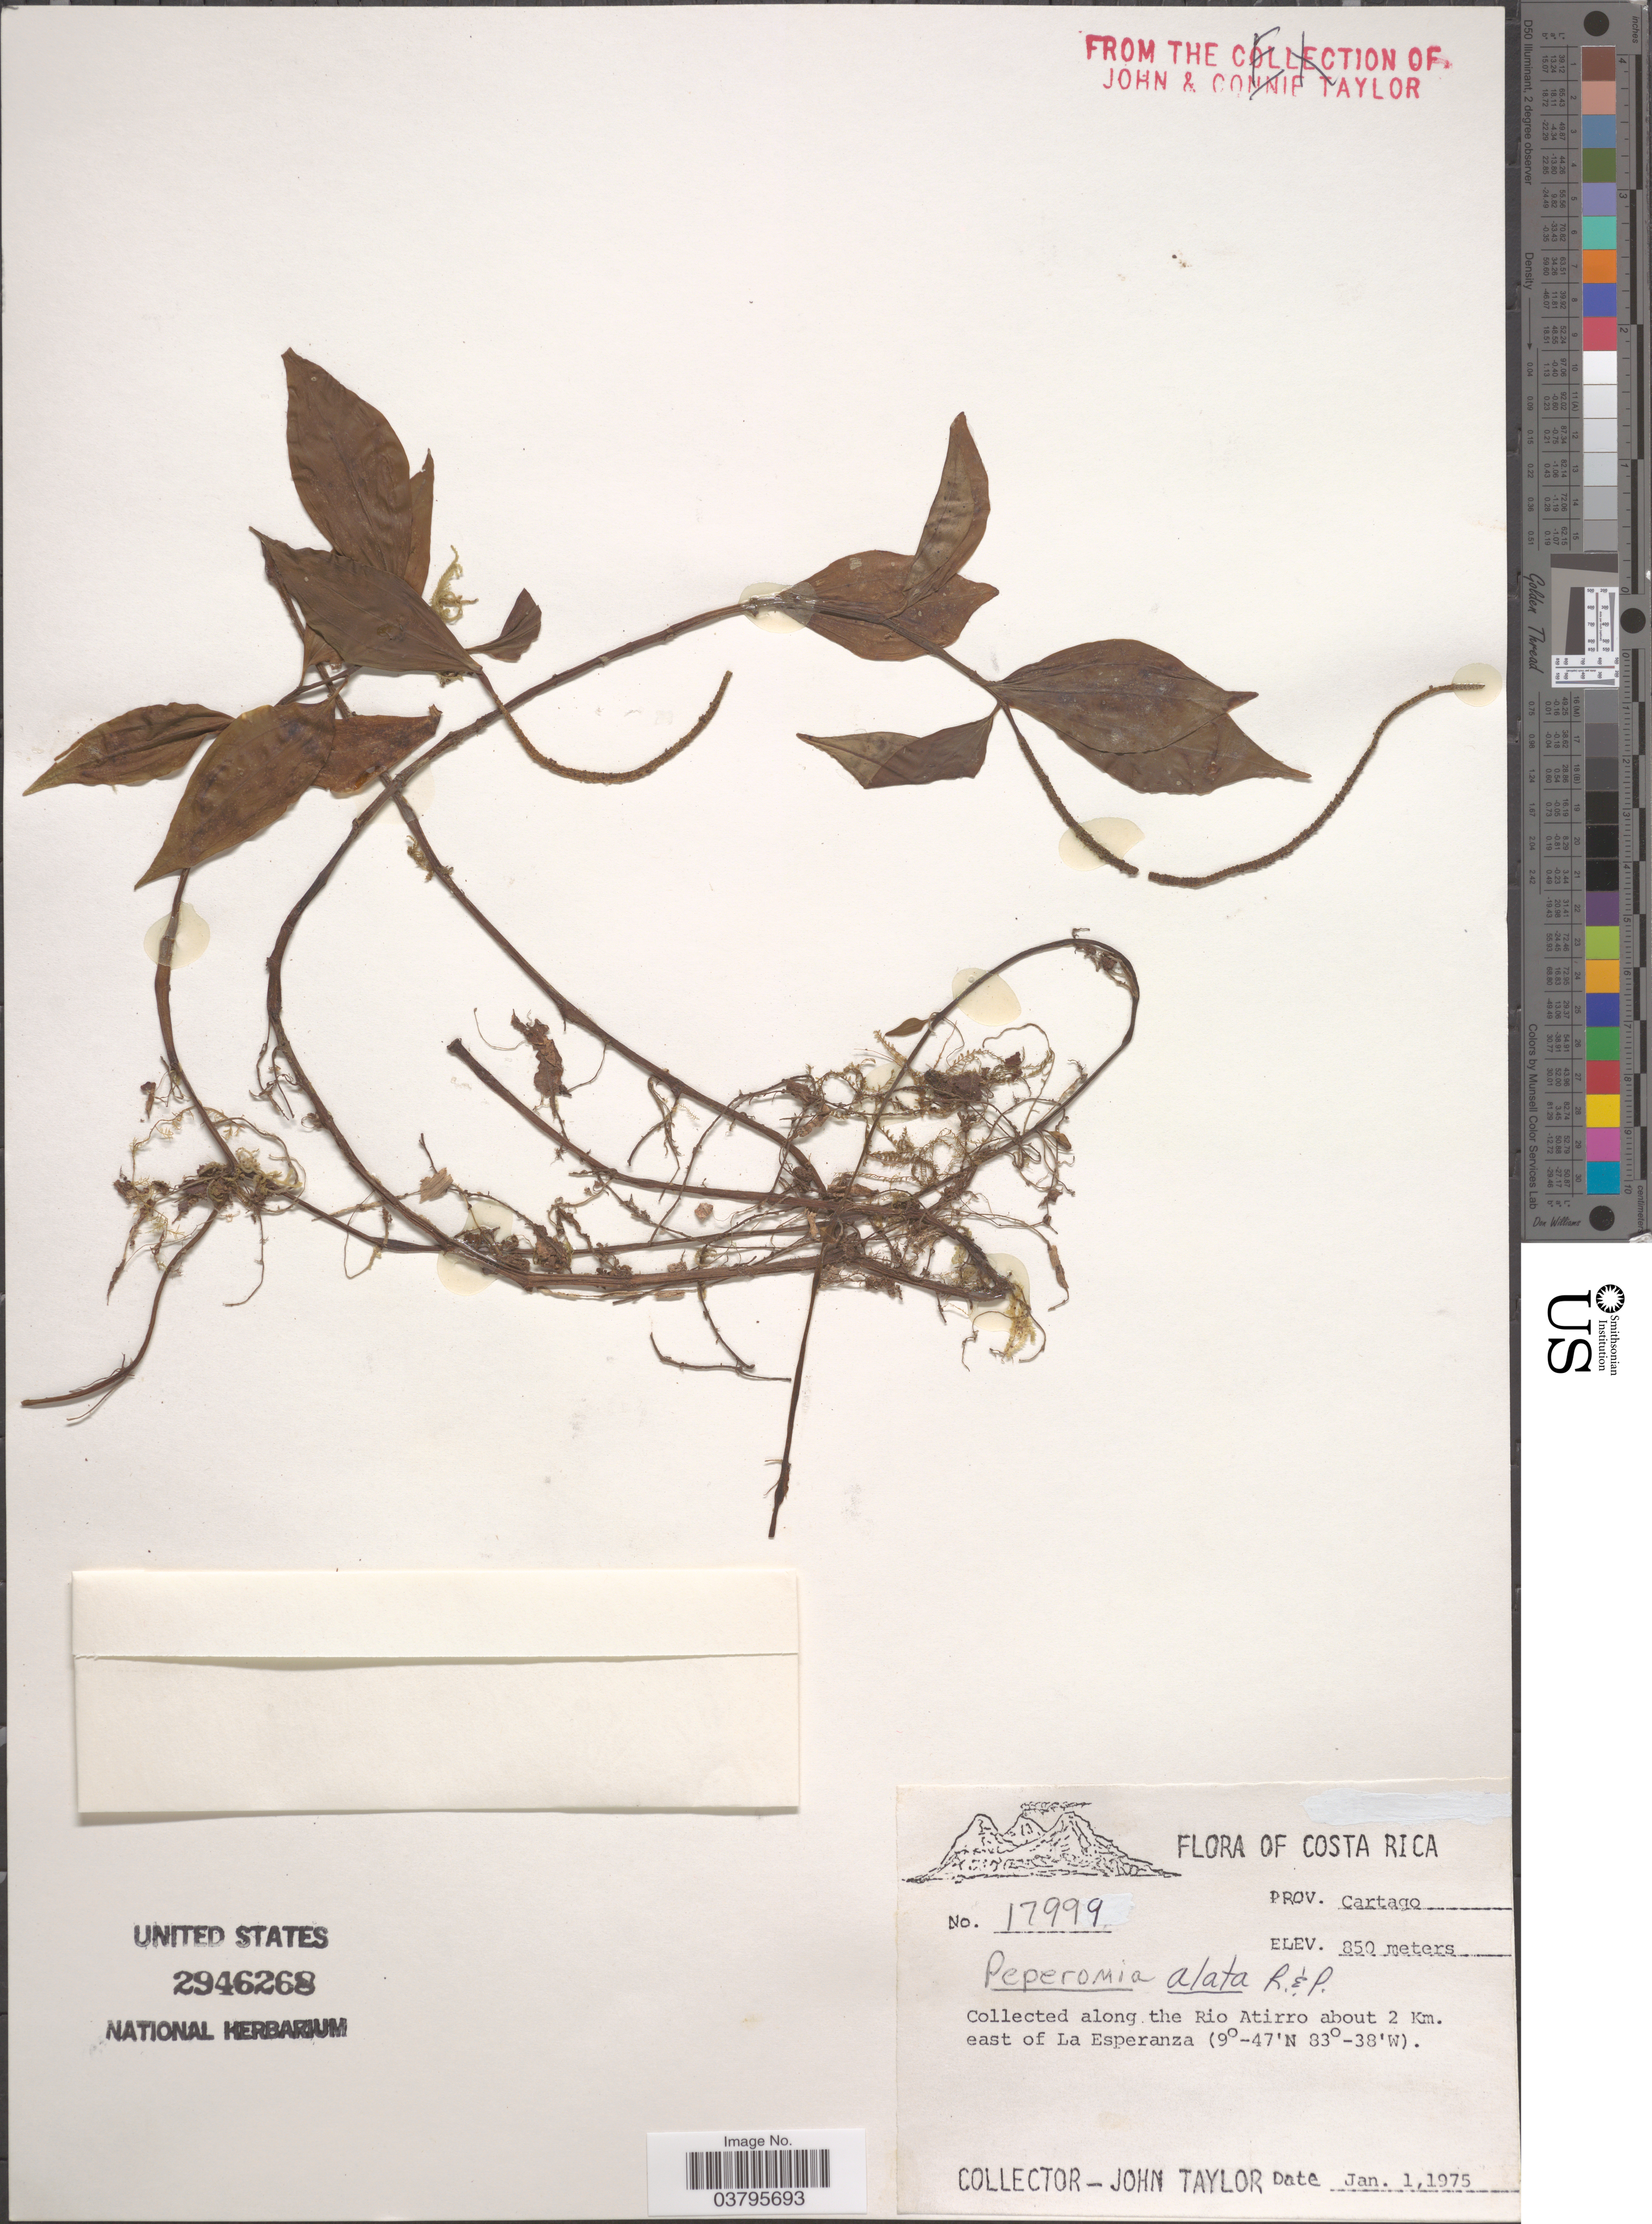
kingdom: Plantae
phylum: Tracheophyta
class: Magnoliopsida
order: Piperales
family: Piperaceae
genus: Peperomia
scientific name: Peperomia verediana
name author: Trel. in J.F. Macbr.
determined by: Jiménez, José Estaban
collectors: J. Taylor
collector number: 17999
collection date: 1975-01-01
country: Costa Rica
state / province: Cartago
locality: Along the Rio Atirro about 2 Km. east of La Esperanza.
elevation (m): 850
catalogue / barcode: US 2946268